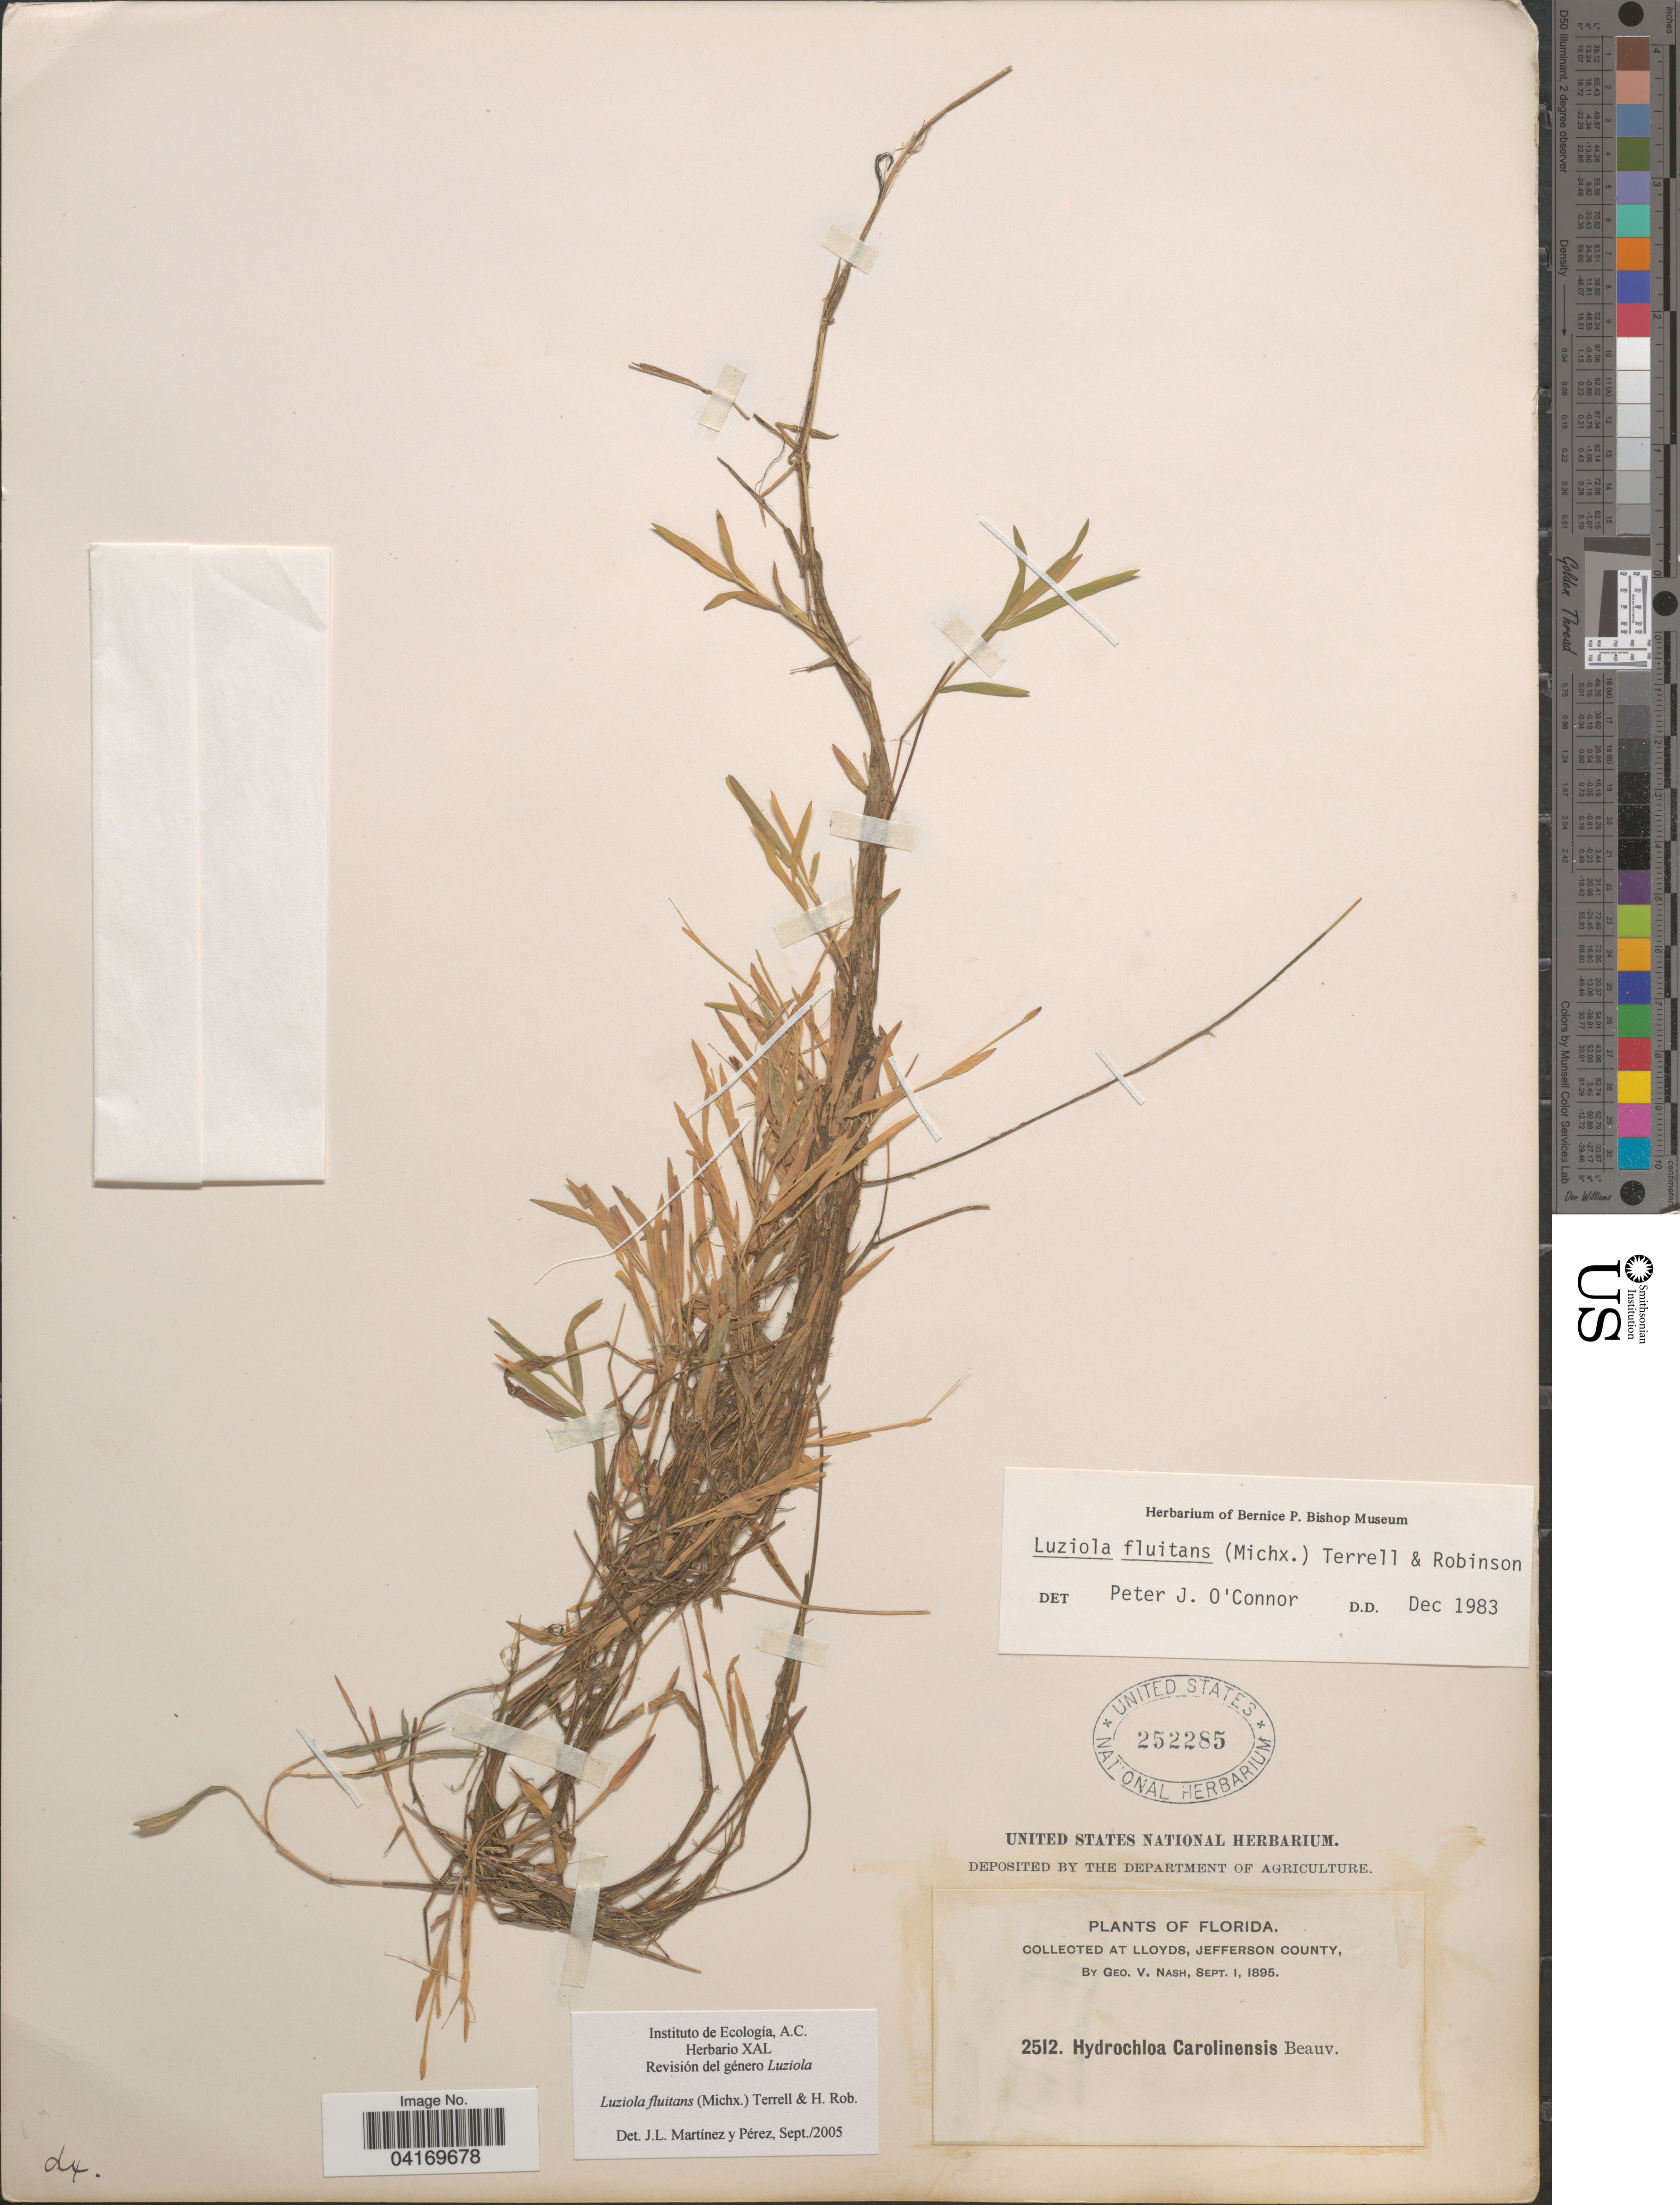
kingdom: Plantae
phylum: Tracheophyta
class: Liliopsida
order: Poales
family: Poaceae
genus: Luziola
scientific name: Luziola fluitans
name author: (Michx.) Terrell & H. Rob.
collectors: G. V. Nash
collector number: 2512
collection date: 1895-09-01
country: United States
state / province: Florida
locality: At Lloyds, Jefferson County.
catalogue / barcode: US 252285